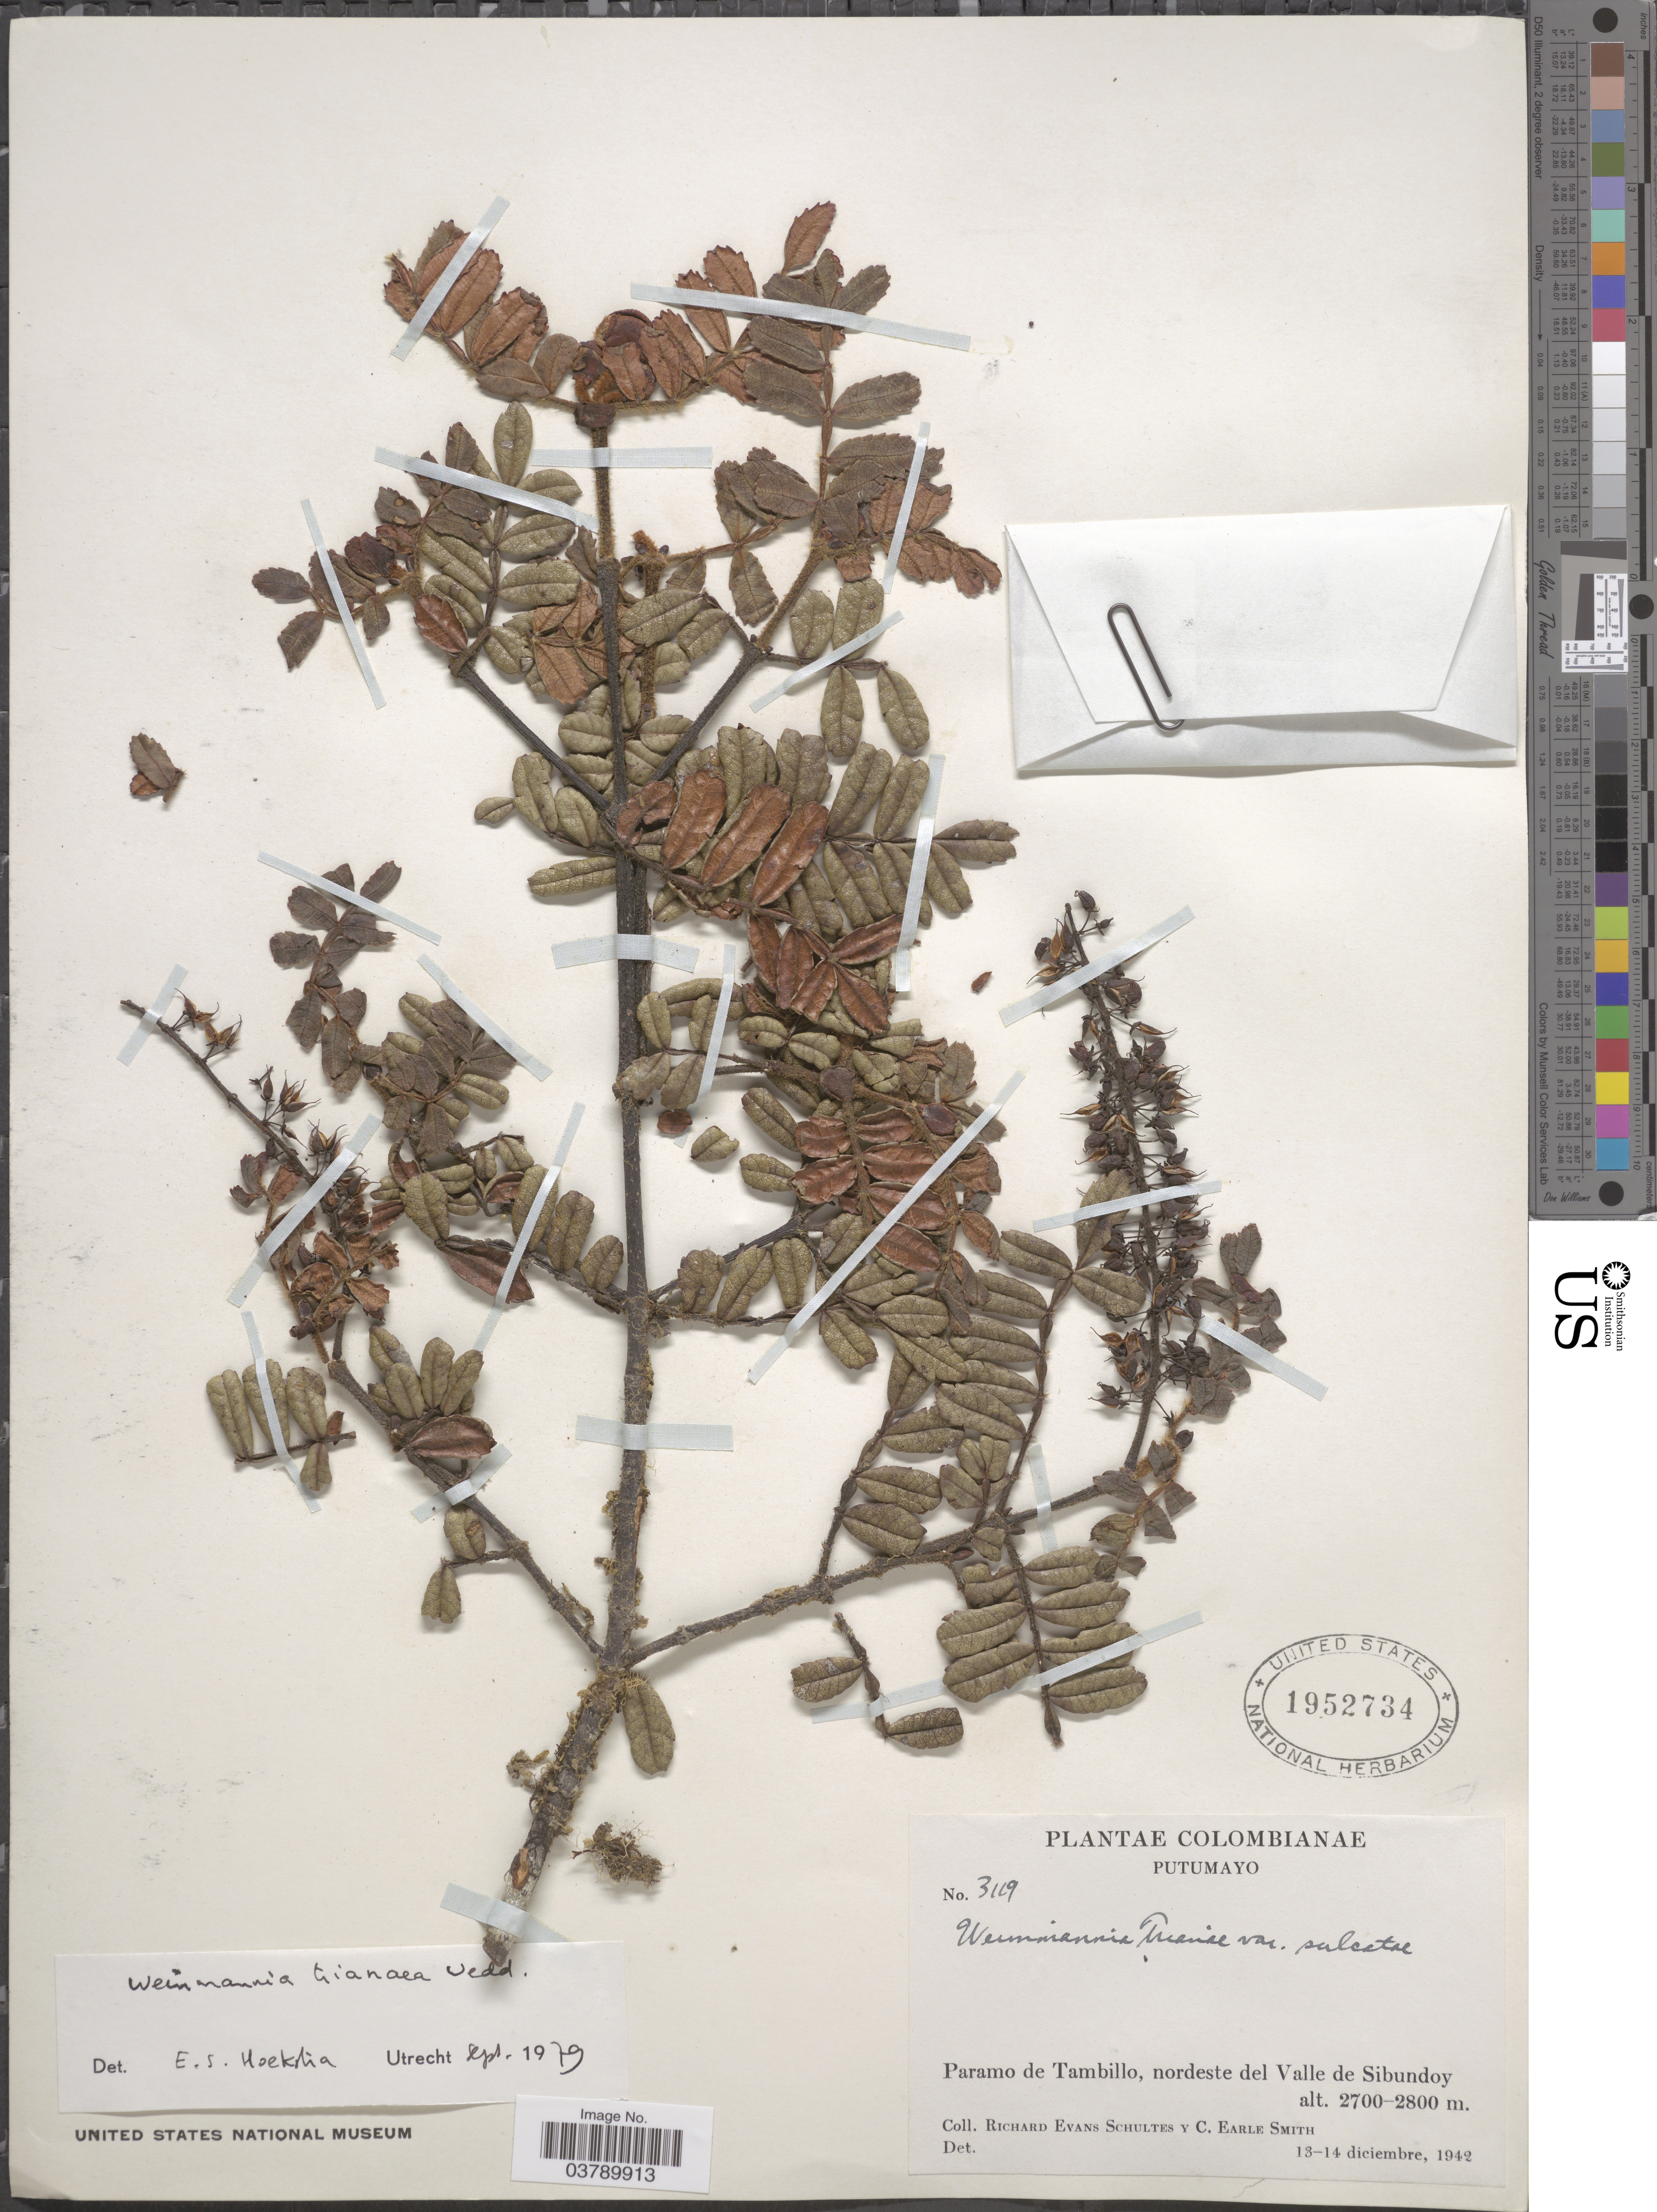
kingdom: Plantae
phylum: Tracheophyta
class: Magnoliopsida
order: Oxalidales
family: Cunoniaceae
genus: Weinmannia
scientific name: Weinmannia trianaea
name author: Wedd.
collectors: R. E. Schultes & C. E. Smith Jr.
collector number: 3119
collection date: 1942-12-13/1942-12-14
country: Colombia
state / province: Putumayo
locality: Paramo de Tambillo, nordeste del Valle de Sibundoy.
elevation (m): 2700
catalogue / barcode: US 1952734